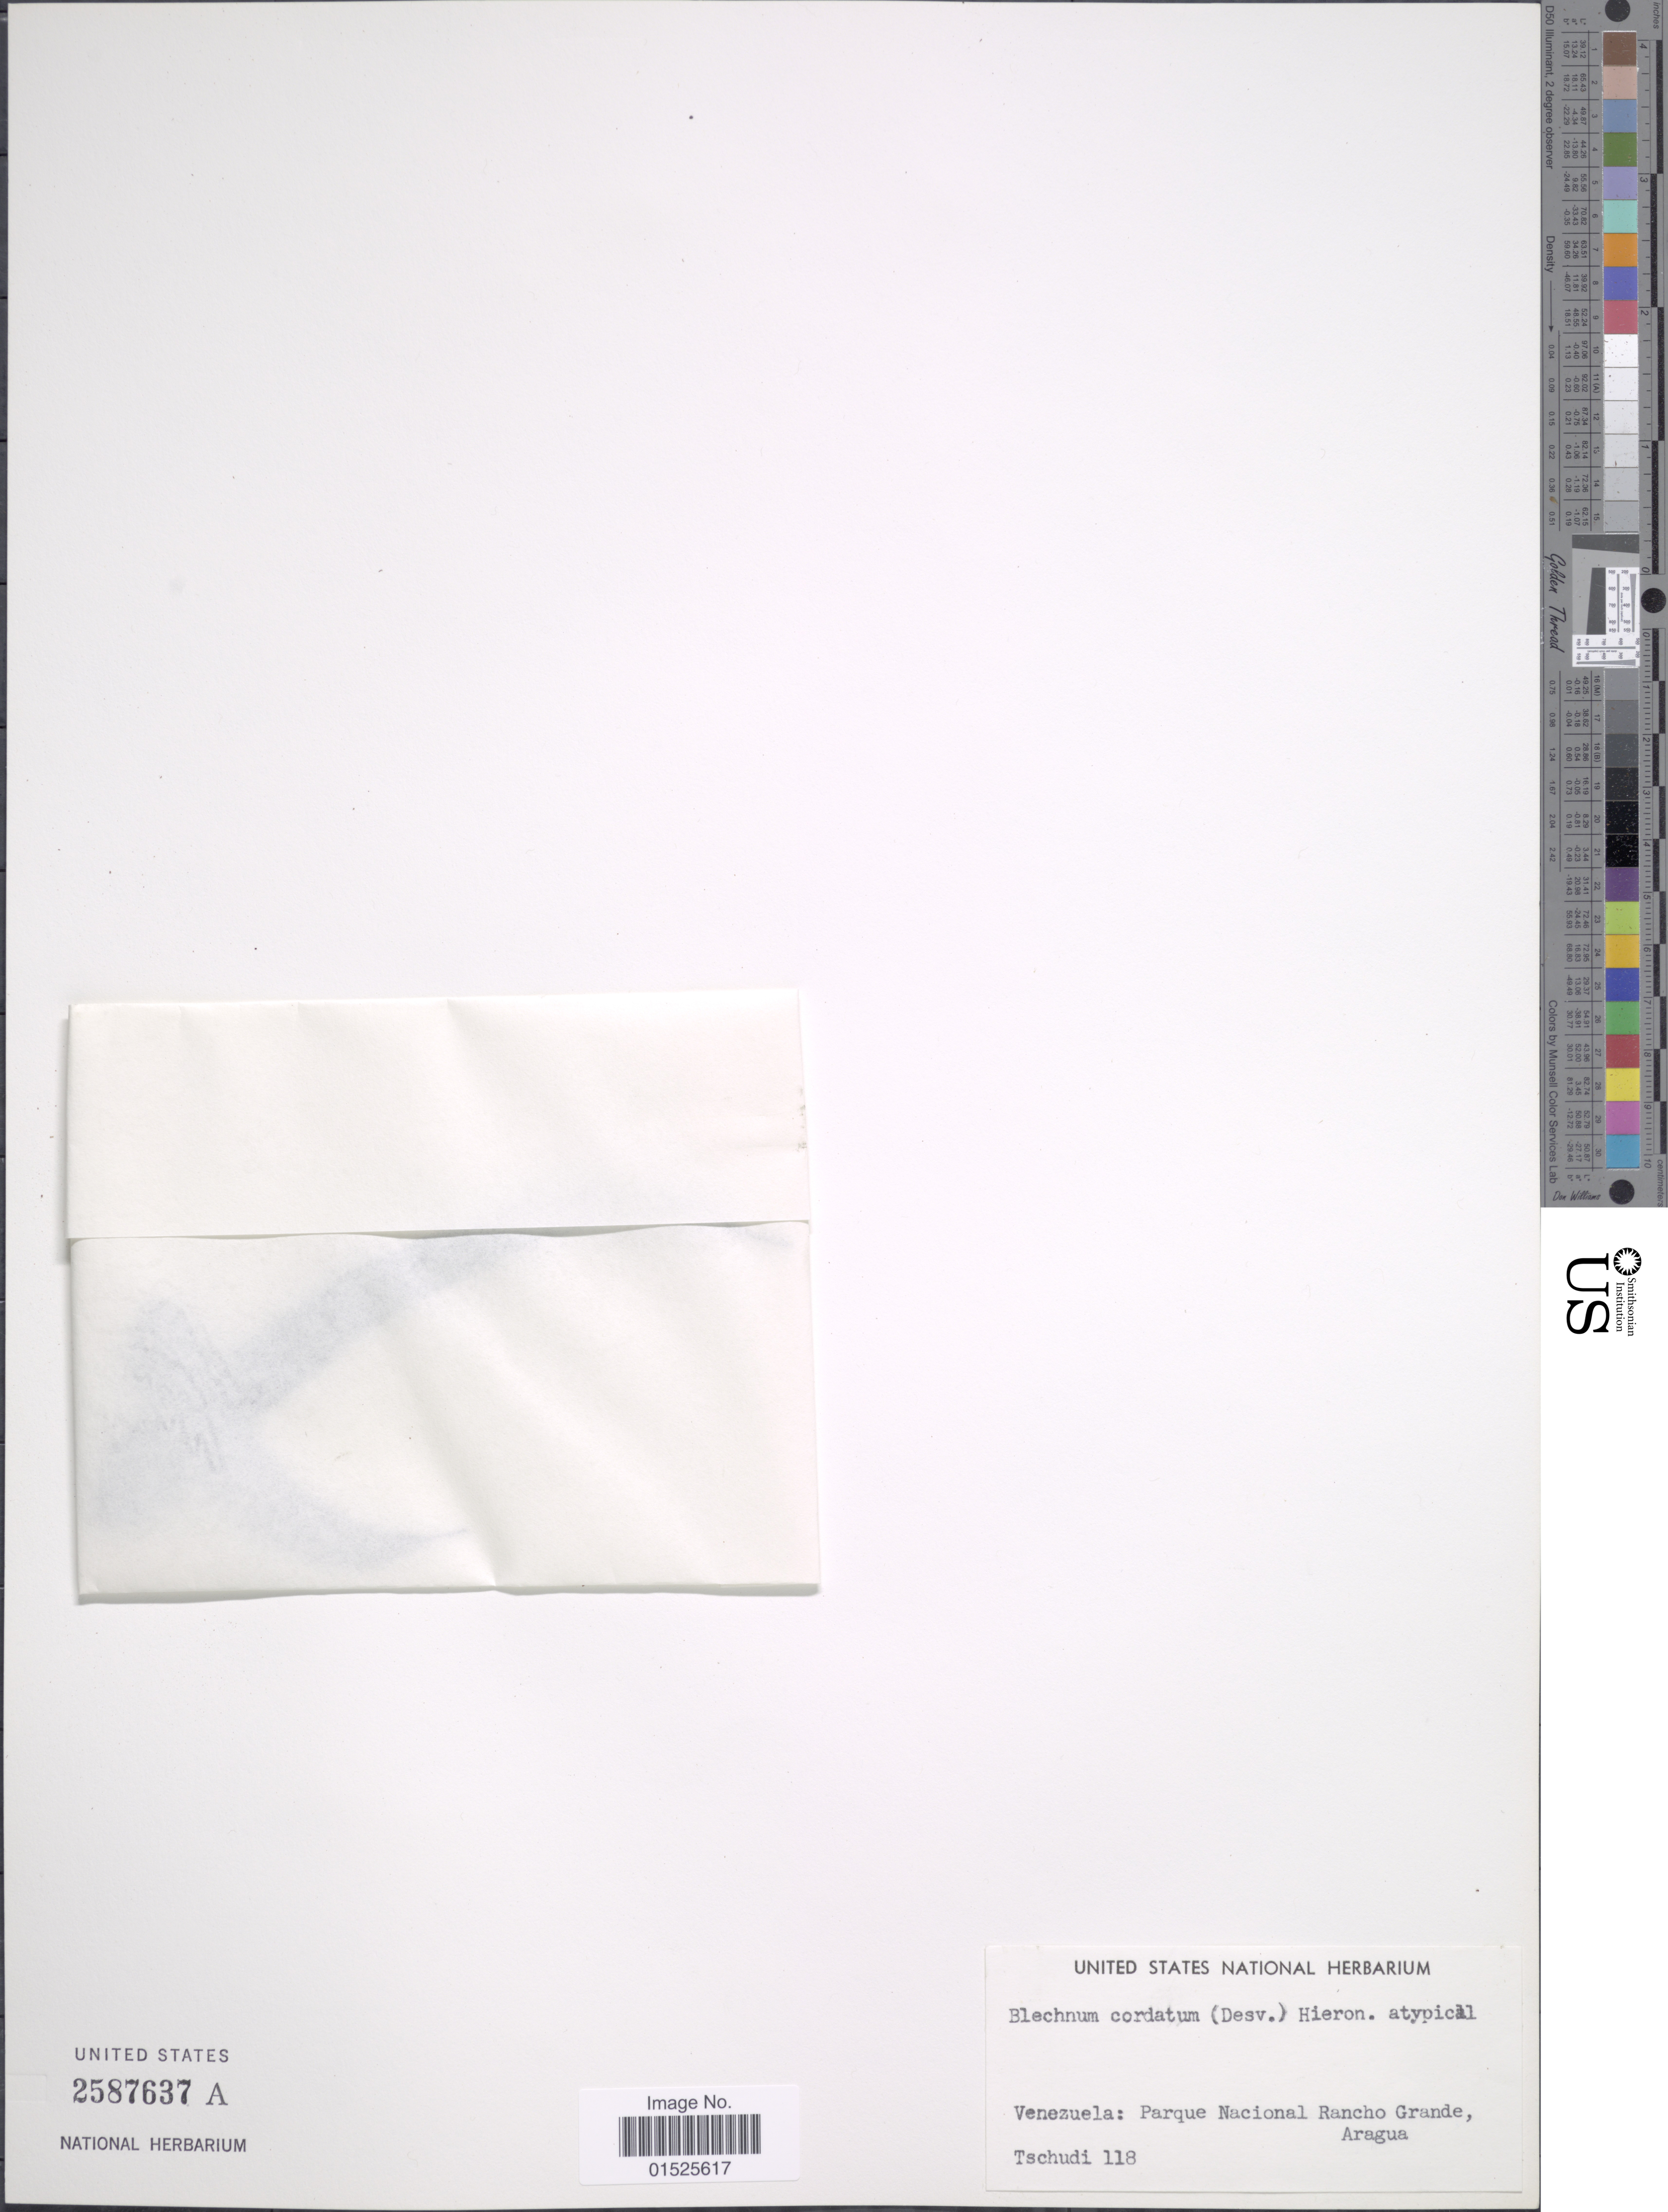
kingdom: Plantae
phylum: Tracheophyta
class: Polypodiopsida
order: Polypodiales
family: Blechnaceae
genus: Blechnum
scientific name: Blechnum cordatum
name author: (Desv.) Hieron.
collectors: Tschudi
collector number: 118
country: Venezuela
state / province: Aragua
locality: Parque Nacional Rancho Grande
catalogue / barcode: US 2587637A